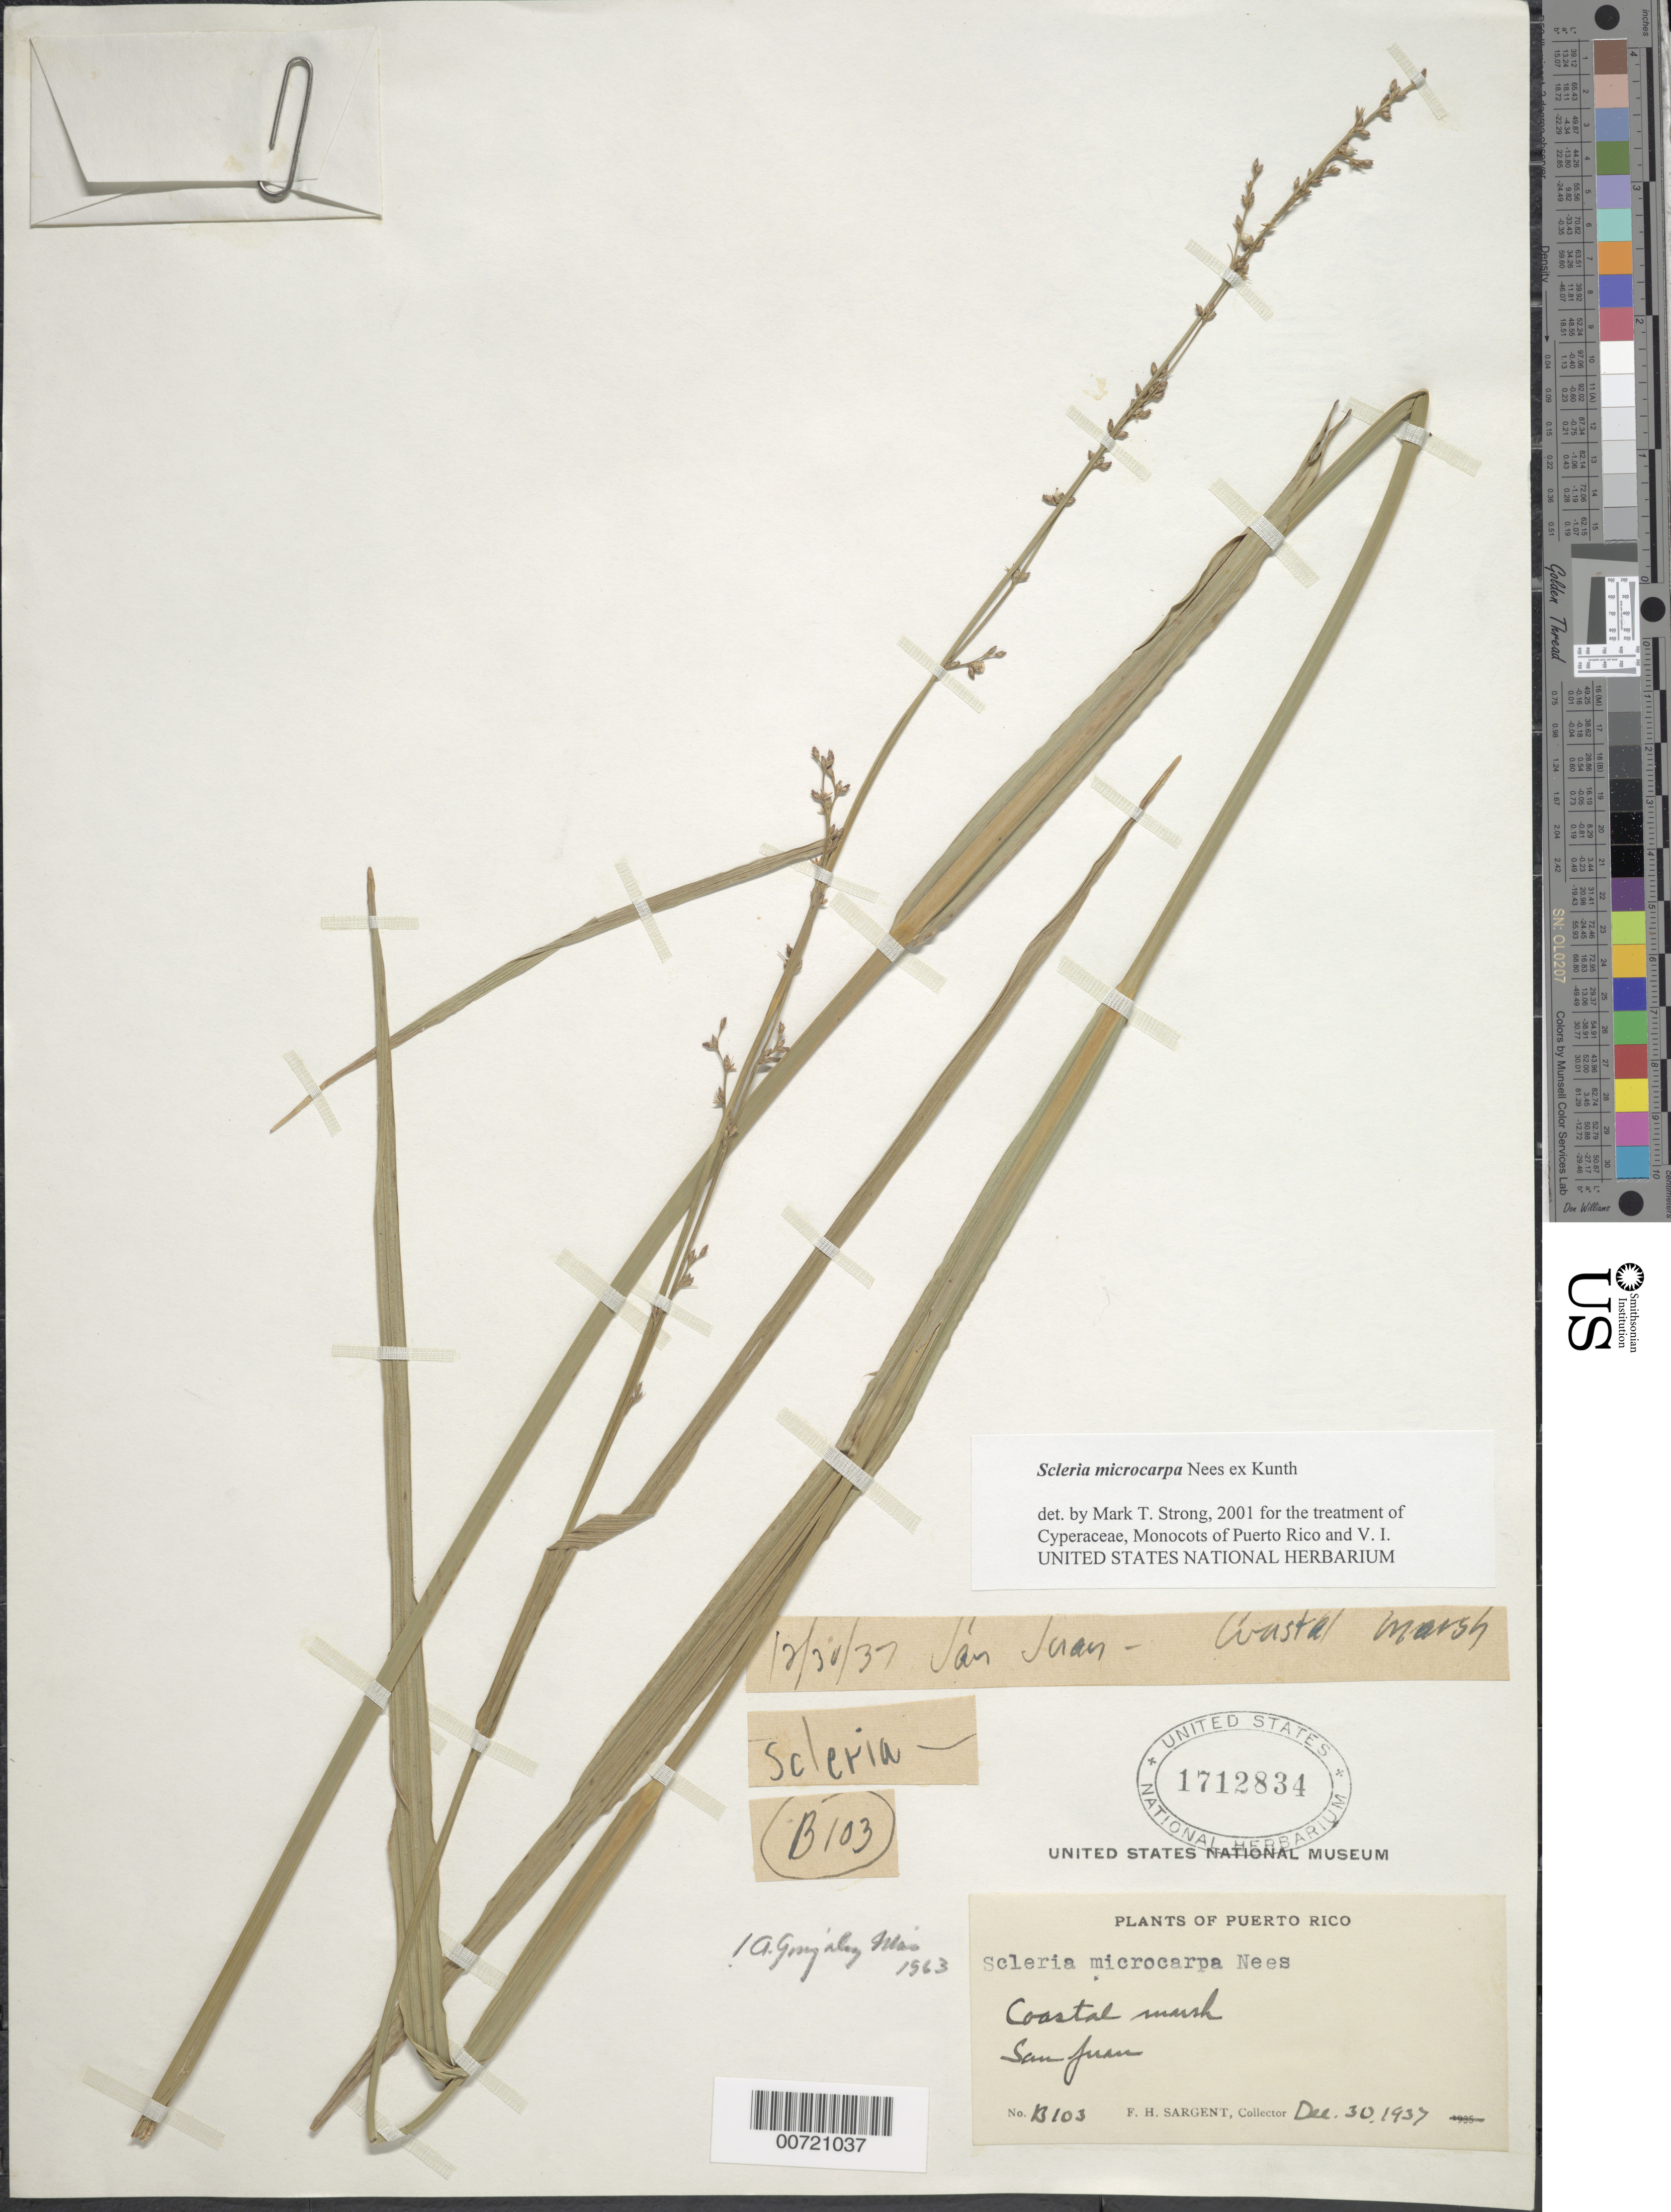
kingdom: Plantae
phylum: Tracheophyta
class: Liliopsida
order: Poales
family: Cyperaceae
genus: Scleria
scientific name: Scleria microcarpa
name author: Nees ex Kunth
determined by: Strong, M. T., (US), Smithsonian Institution - National Museum of Natural History (UNITED STATES)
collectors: F. H. Sargent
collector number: B103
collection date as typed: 30 Dec 1937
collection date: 1937-12-30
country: Puerto Rico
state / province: San Juan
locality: San Juan.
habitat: Coastal marsh.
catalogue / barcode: US 1712834